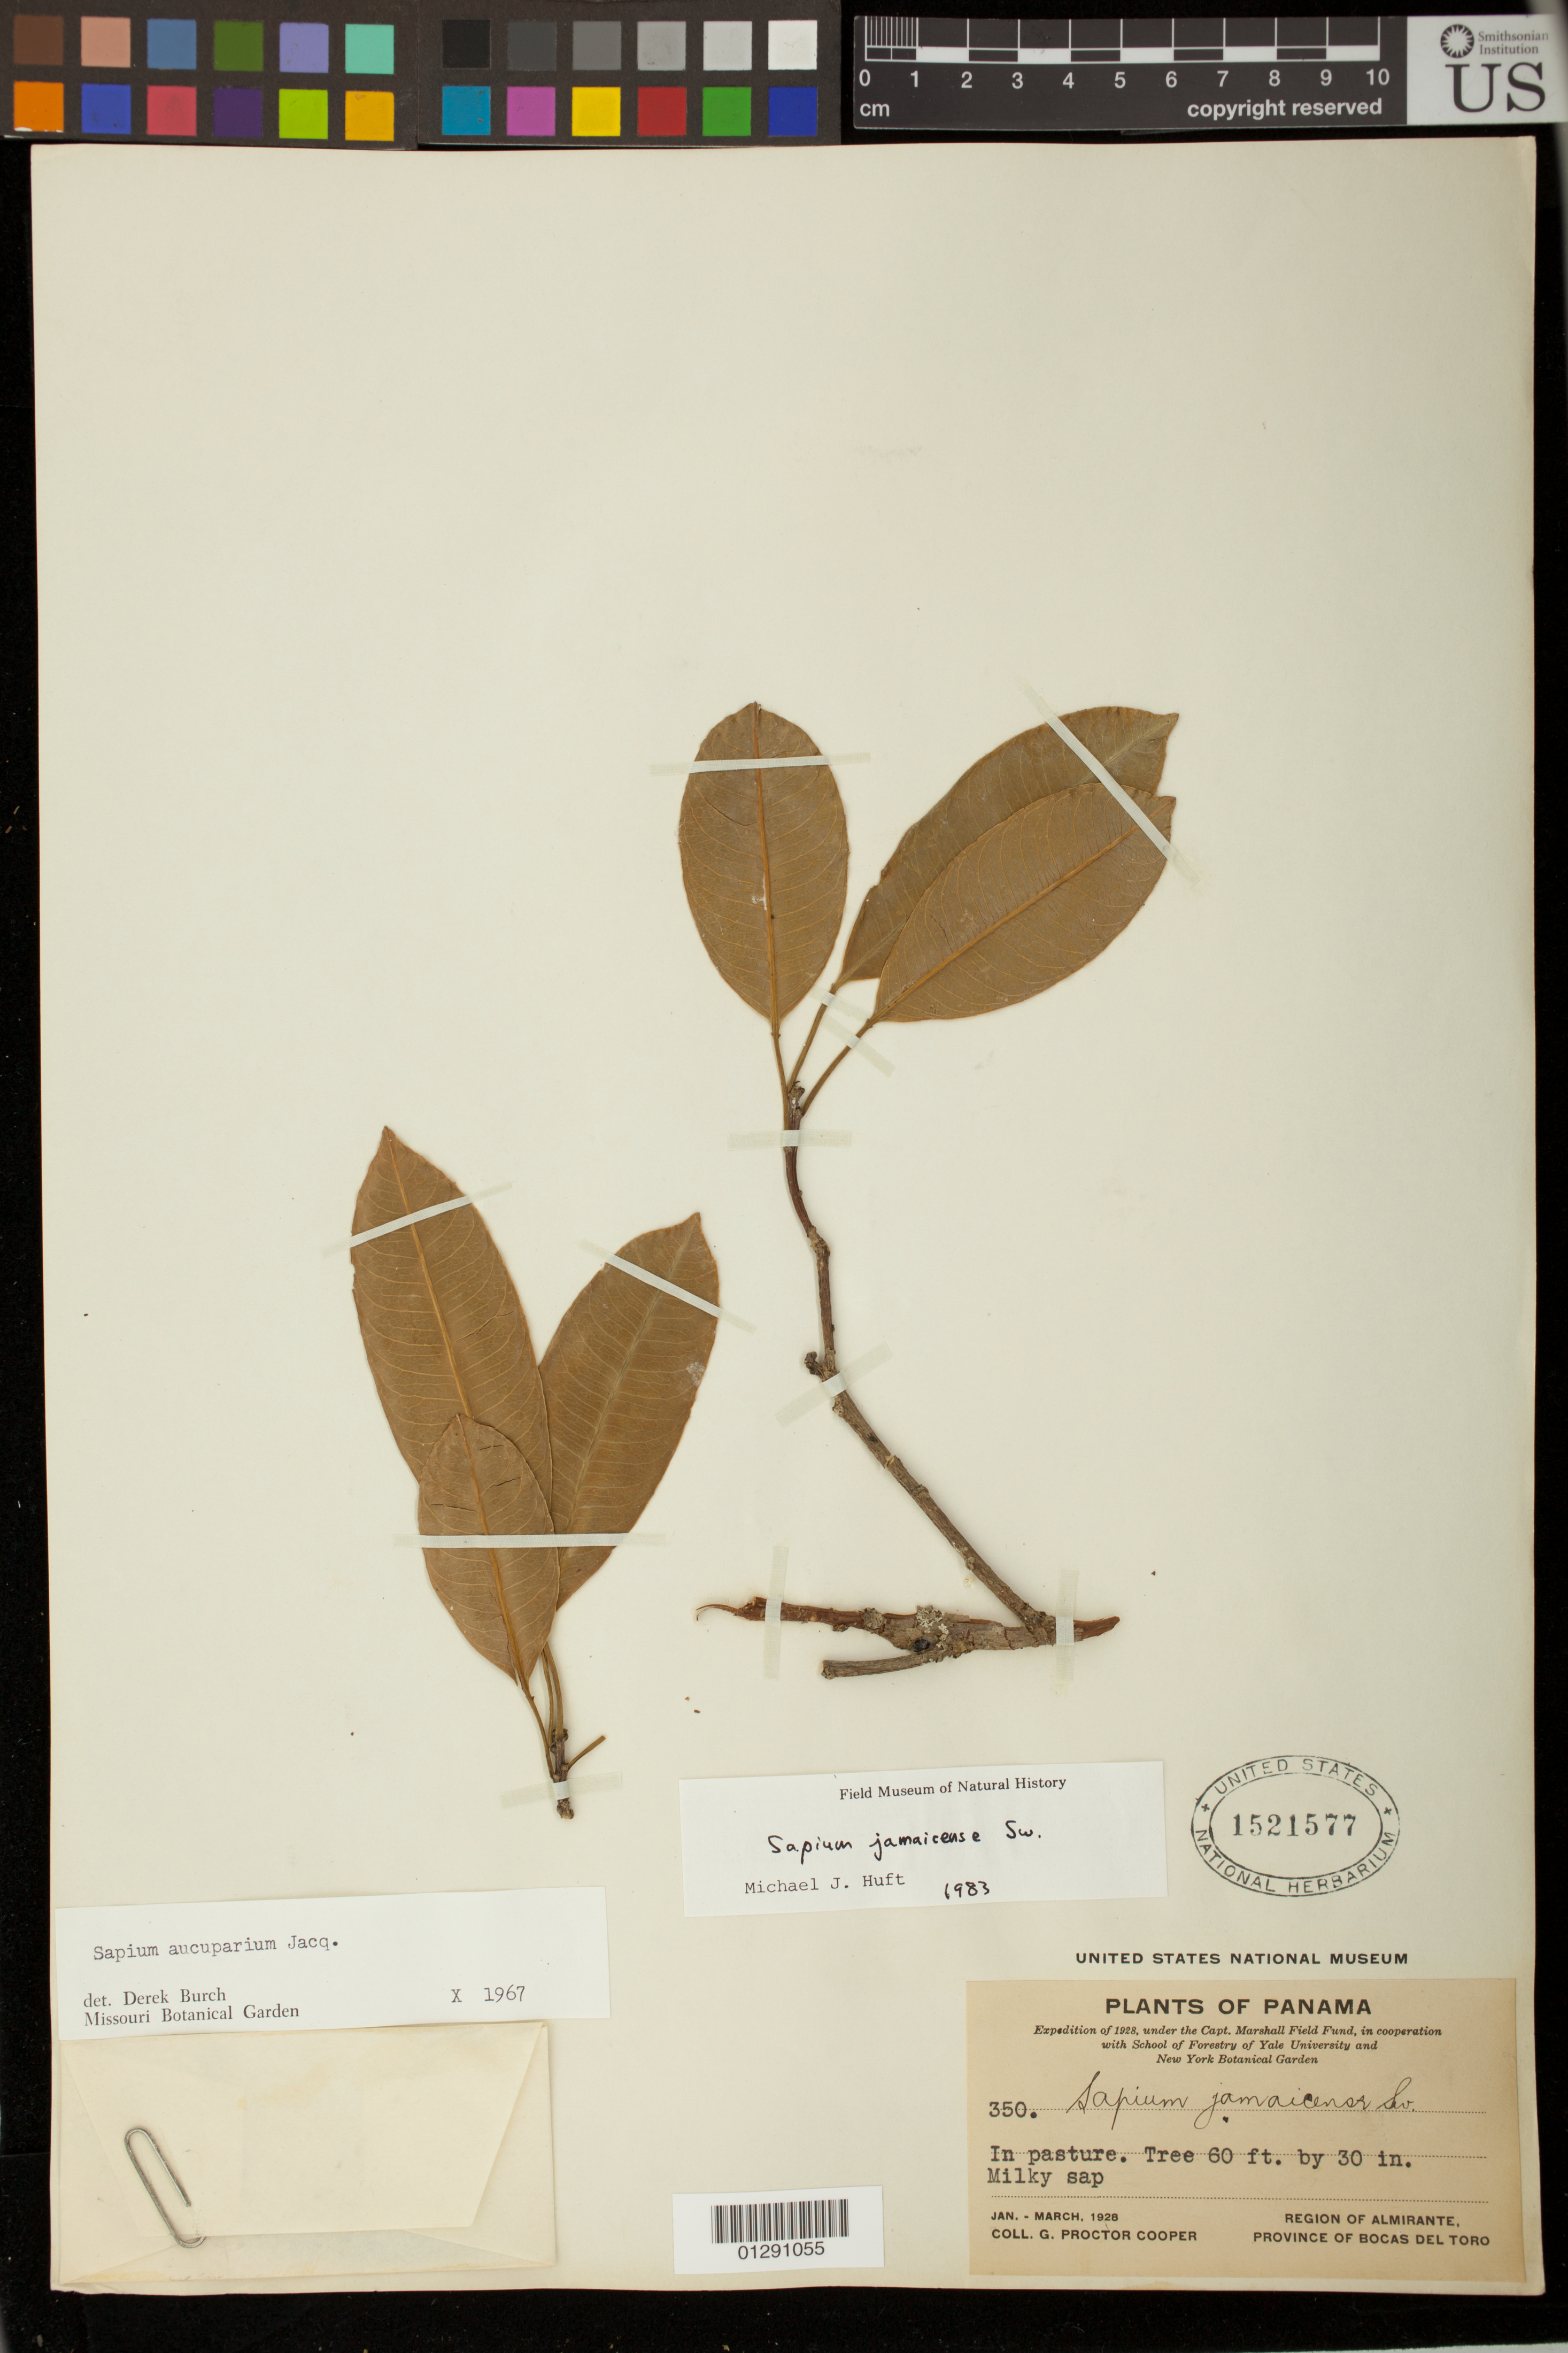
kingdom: Plantae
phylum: Tracheophyta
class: Magnoliopsida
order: Malpighiales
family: Euphorbiaceae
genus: Sapium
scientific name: Sapium jamaicense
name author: Sw.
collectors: G. Cooper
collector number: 350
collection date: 1928-01/1928-03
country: Panama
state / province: Bocas del Toro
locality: Almirante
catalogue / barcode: US 1521577